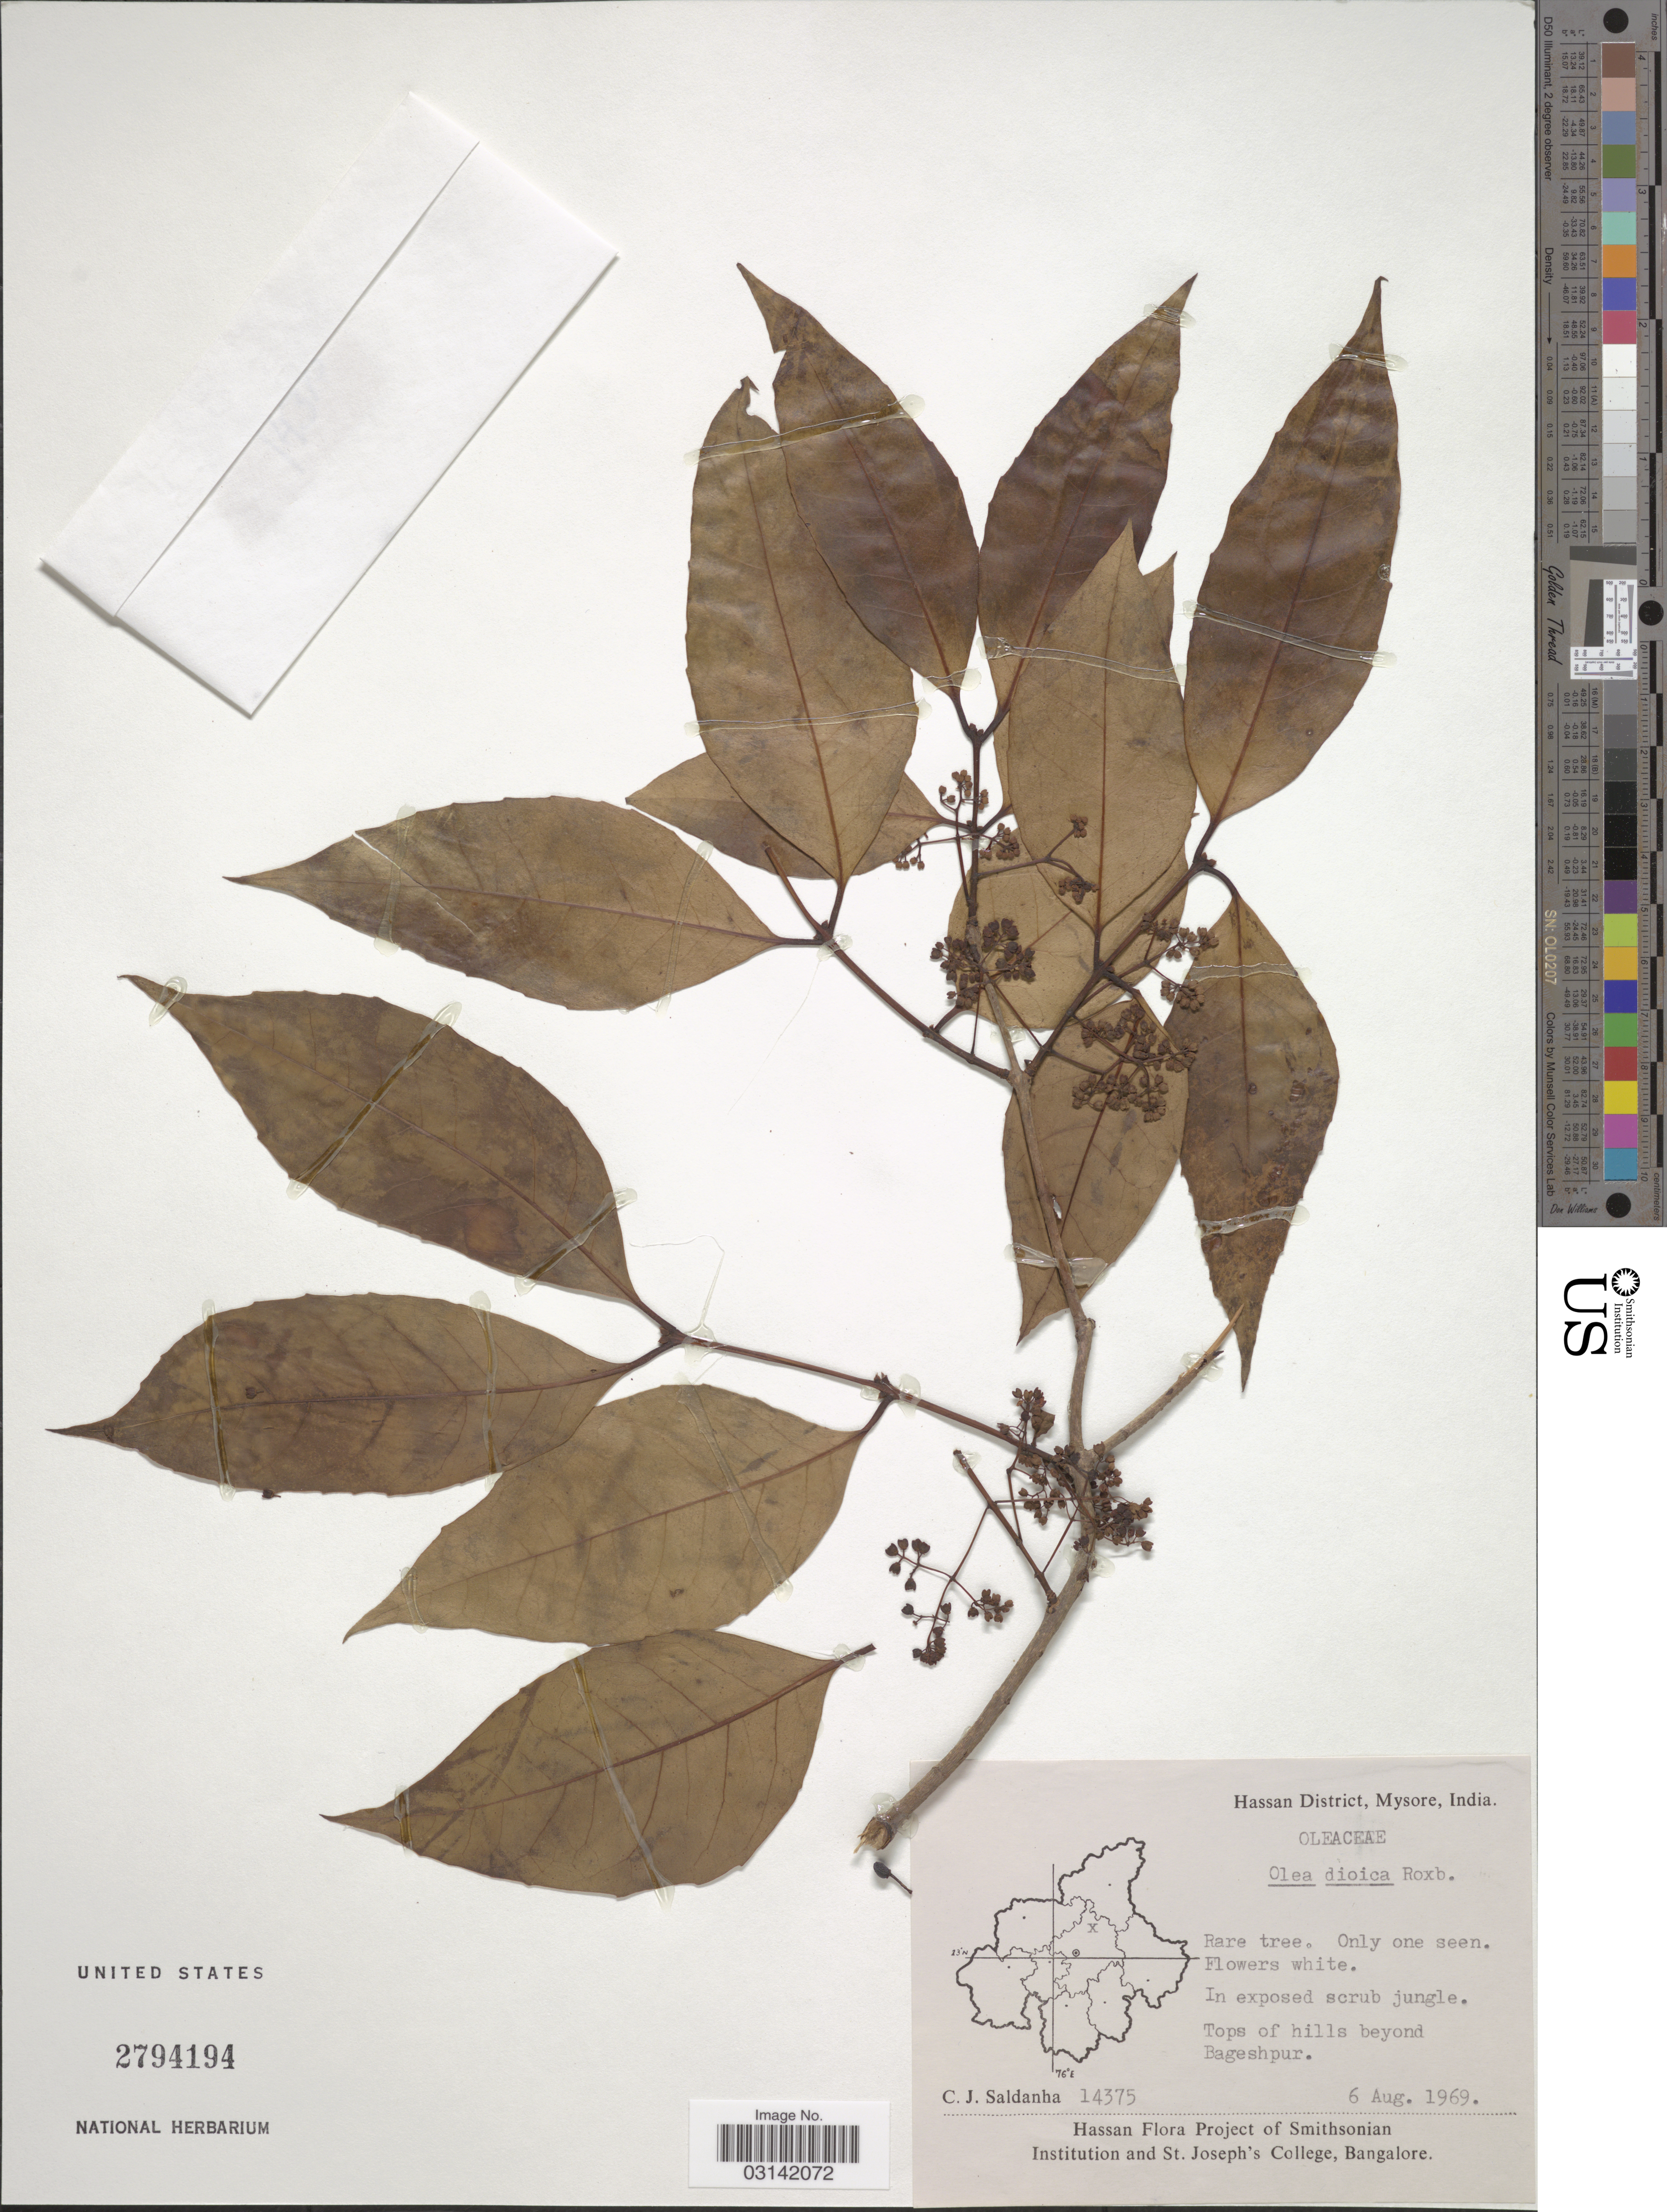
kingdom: Plantae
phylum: Tracheophyta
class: Magnoliopsida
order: Lamiales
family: Oleaceae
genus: Tetrapilus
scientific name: Tetrapilus dioicus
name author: (Roxb.) L.A.S. Johnson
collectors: C. J. Saldanha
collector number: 14375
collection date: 1969-08-06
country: India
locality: Hassan District, Mysore, Tops of hills beyond Bageshpur.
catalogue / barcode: US 2794194